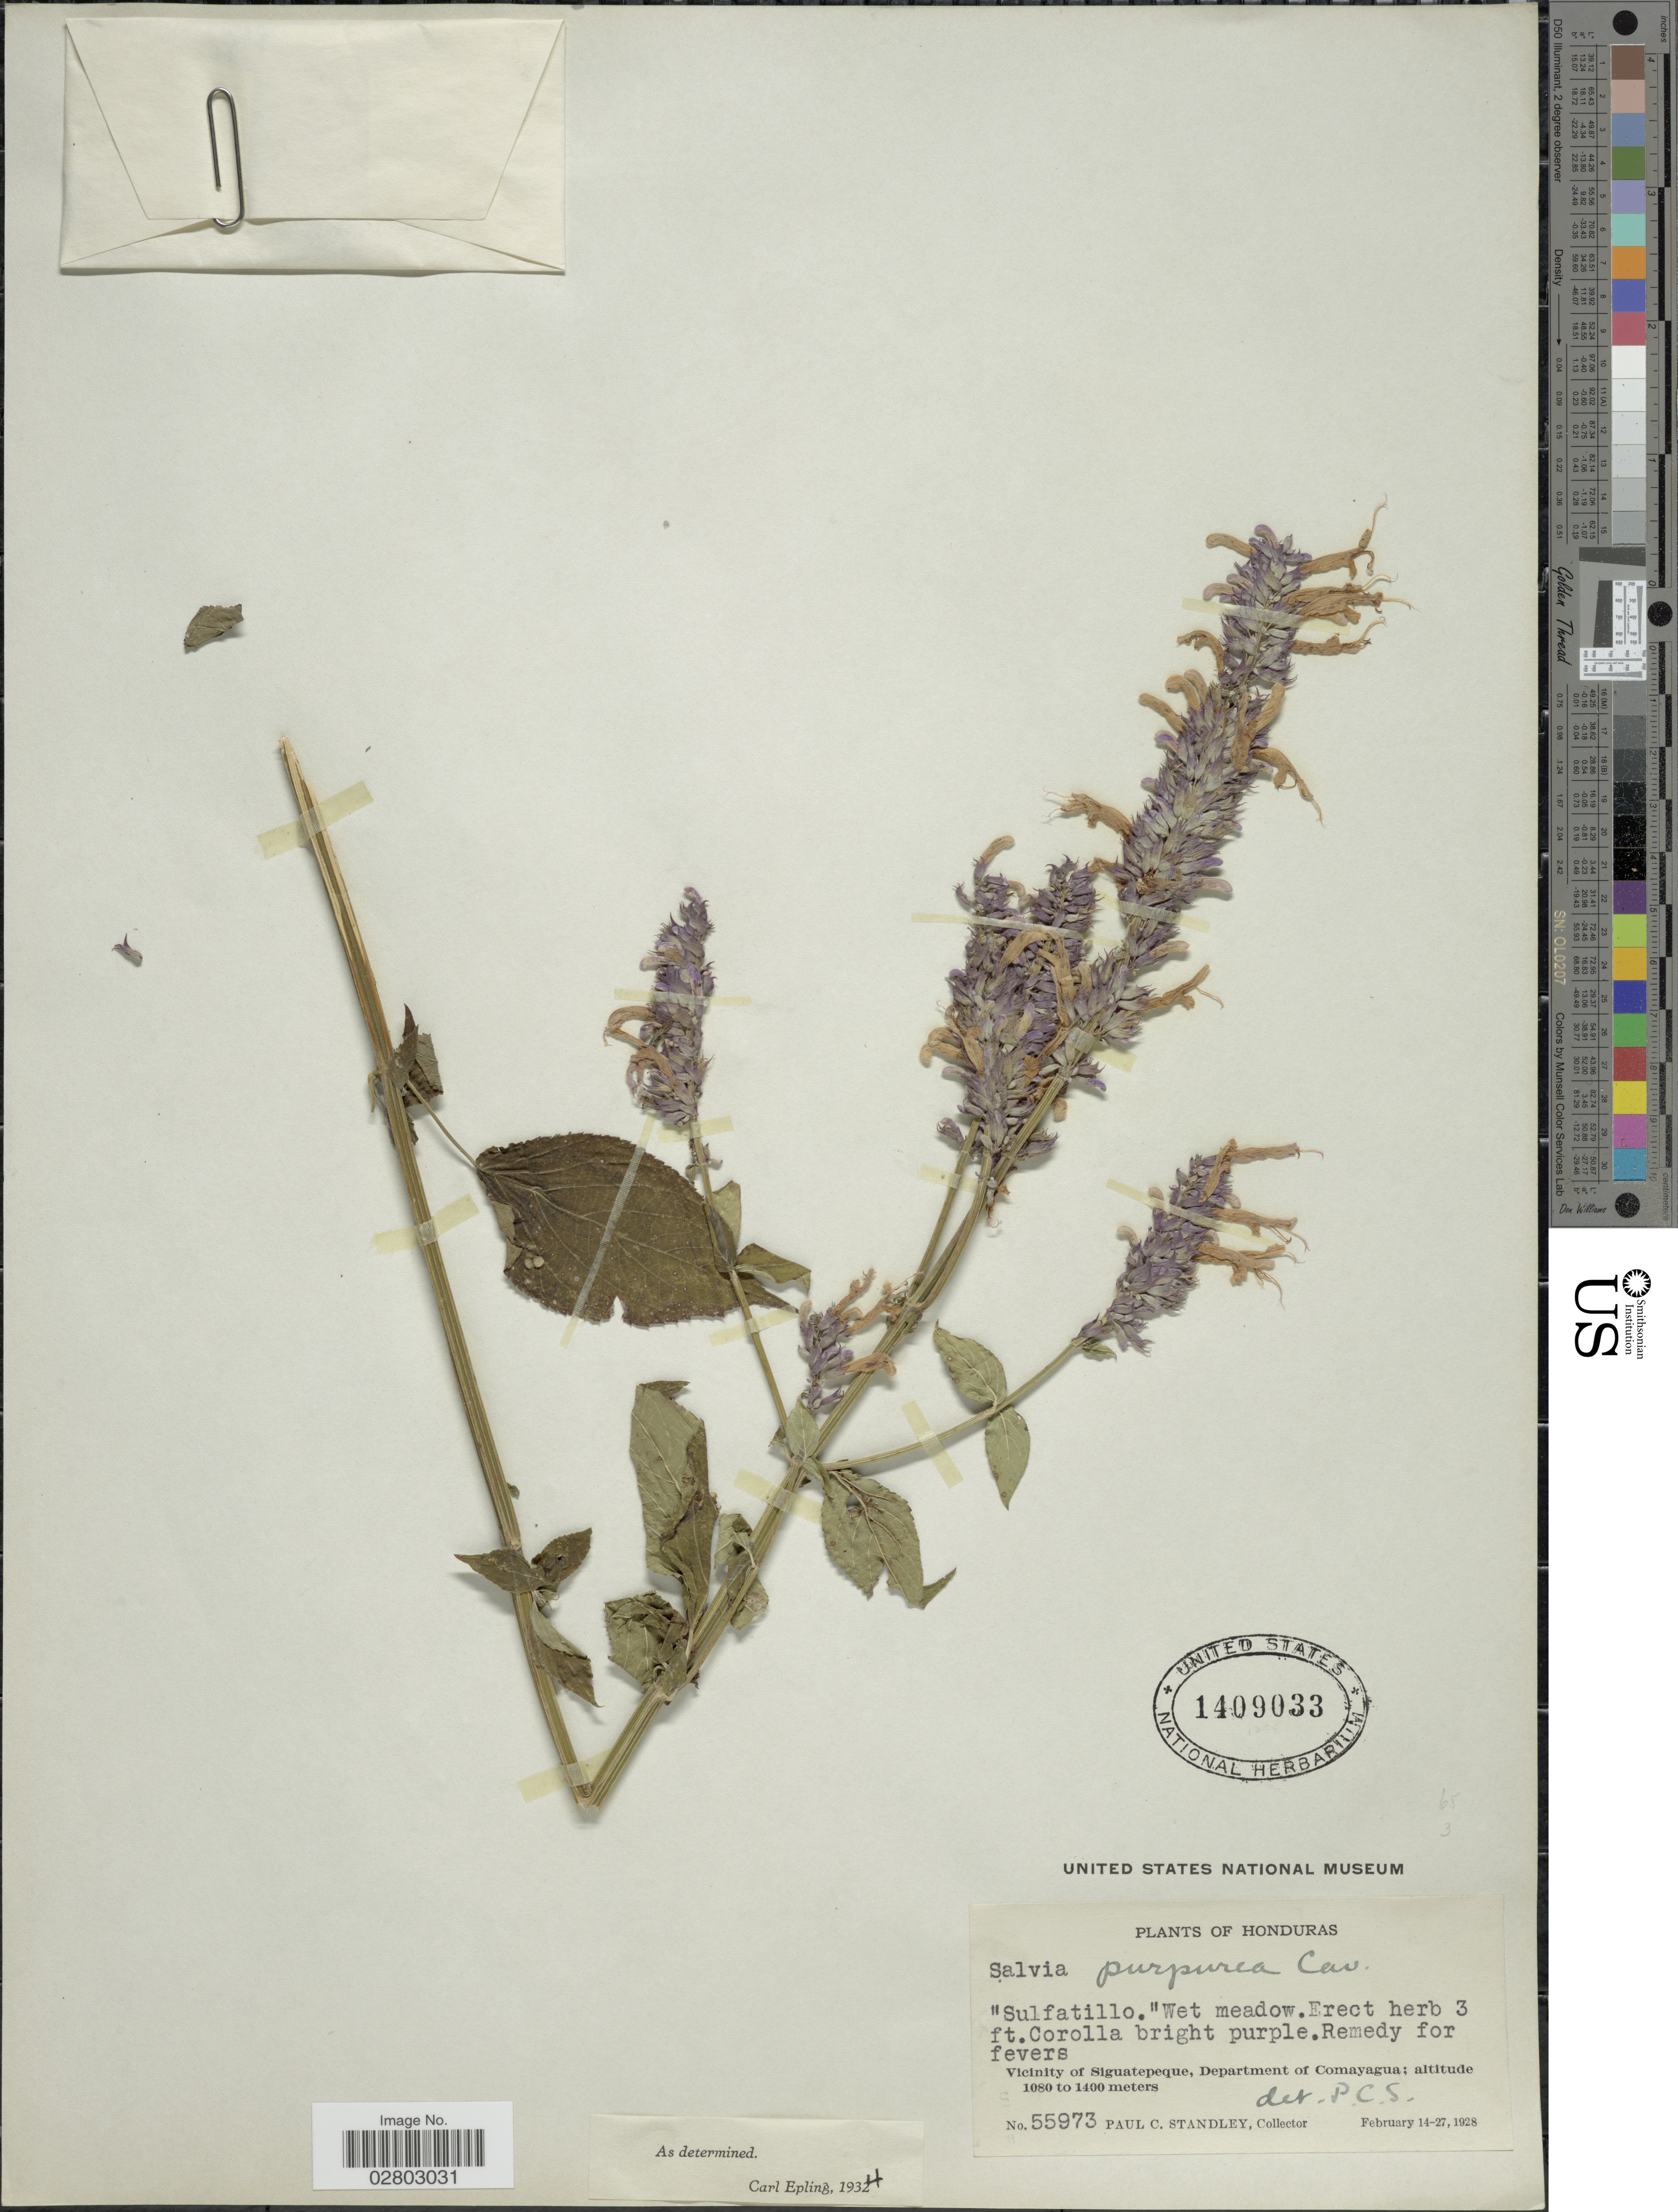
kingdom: Plantae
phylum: Tracheophyta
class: Magnoliopsida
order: Lamiales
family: Lamiaceae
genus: Salvia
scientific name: Salvia purpurea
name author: Cav.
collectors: P. C. Standley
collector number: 55973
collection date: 1928-02-14/1928-02-27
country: Honduras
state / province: Comayagua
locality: Vicinity of Siguatepeque, Department of Comayagua.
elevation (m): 1080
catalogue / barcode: US 1409033